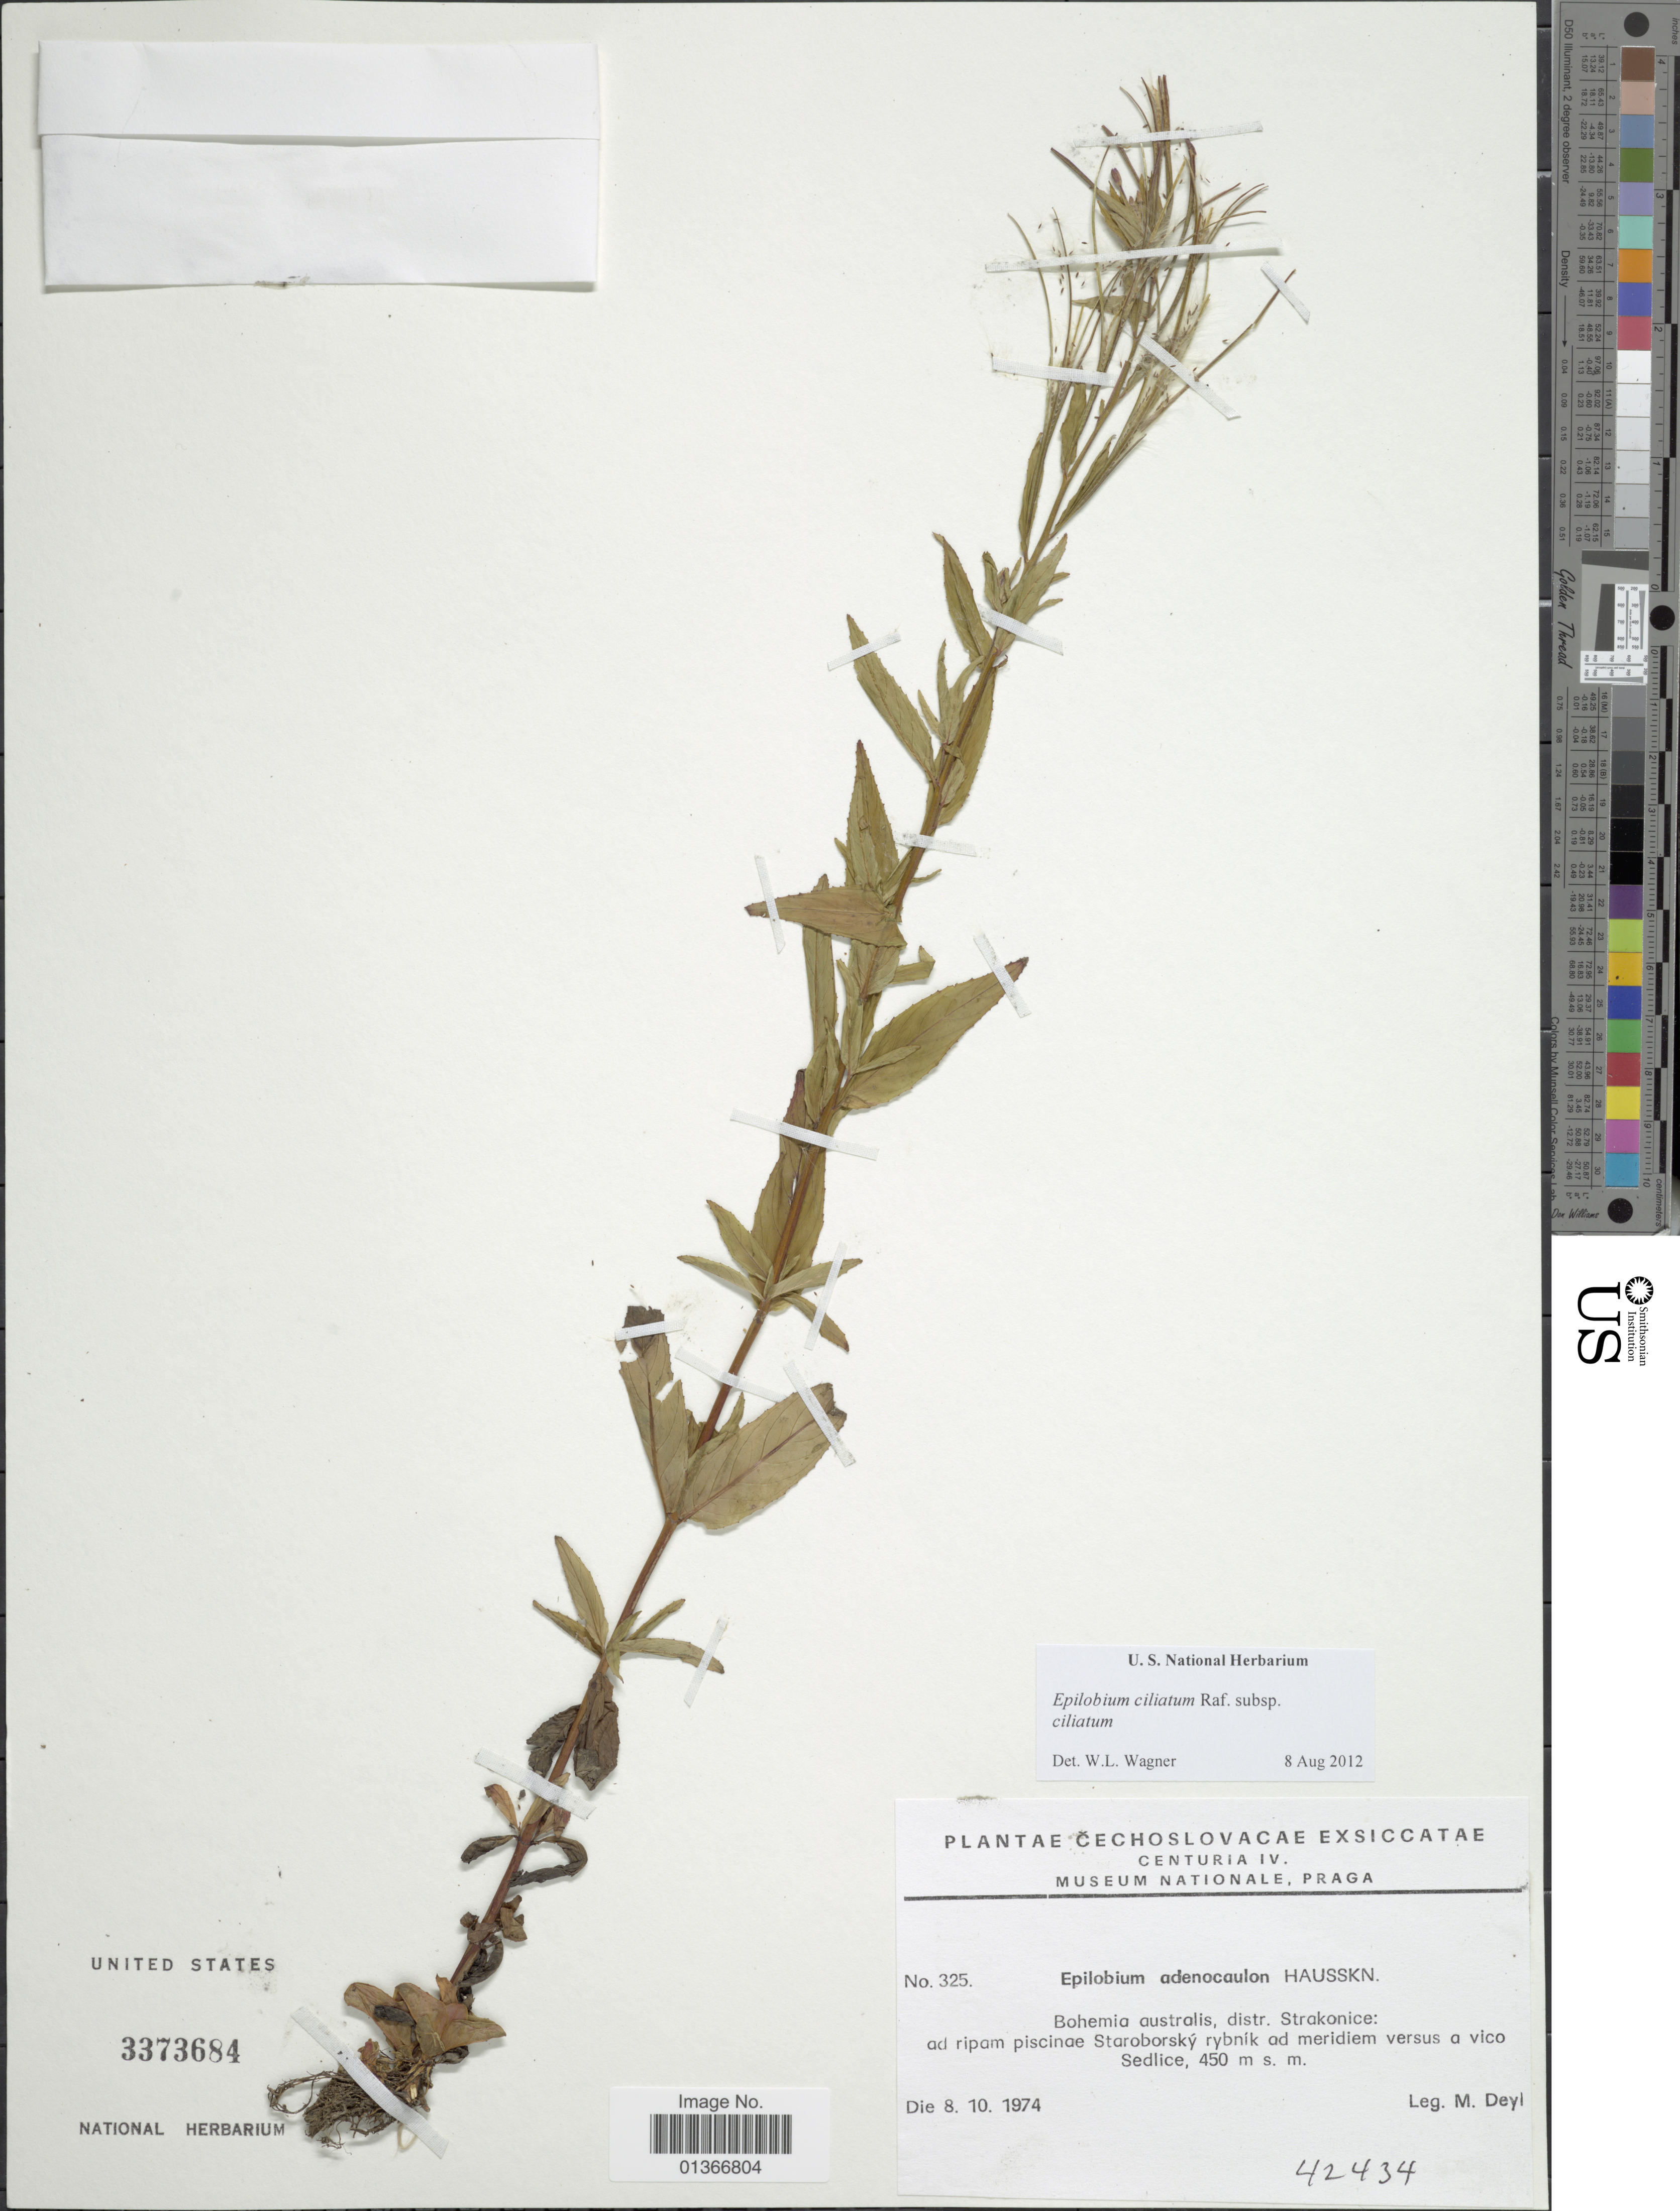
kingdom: Plantae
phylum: Tracheophyta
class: Magnoliopsida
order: Myrtales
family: Onagraceae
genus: Epilobium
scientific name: Epilobium ciliatum subsp. ciliatum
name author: Raf.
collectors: M. Deyl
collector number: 325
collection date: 1974-10-08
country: Czechia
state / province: Central Bohemian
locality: Bohemia australis, Distr. Strakonice: ad ripam piscinae Staroborsky rybnik ad meridiem versus a vico Sedlice.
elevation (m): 450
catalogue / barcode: US 3373684